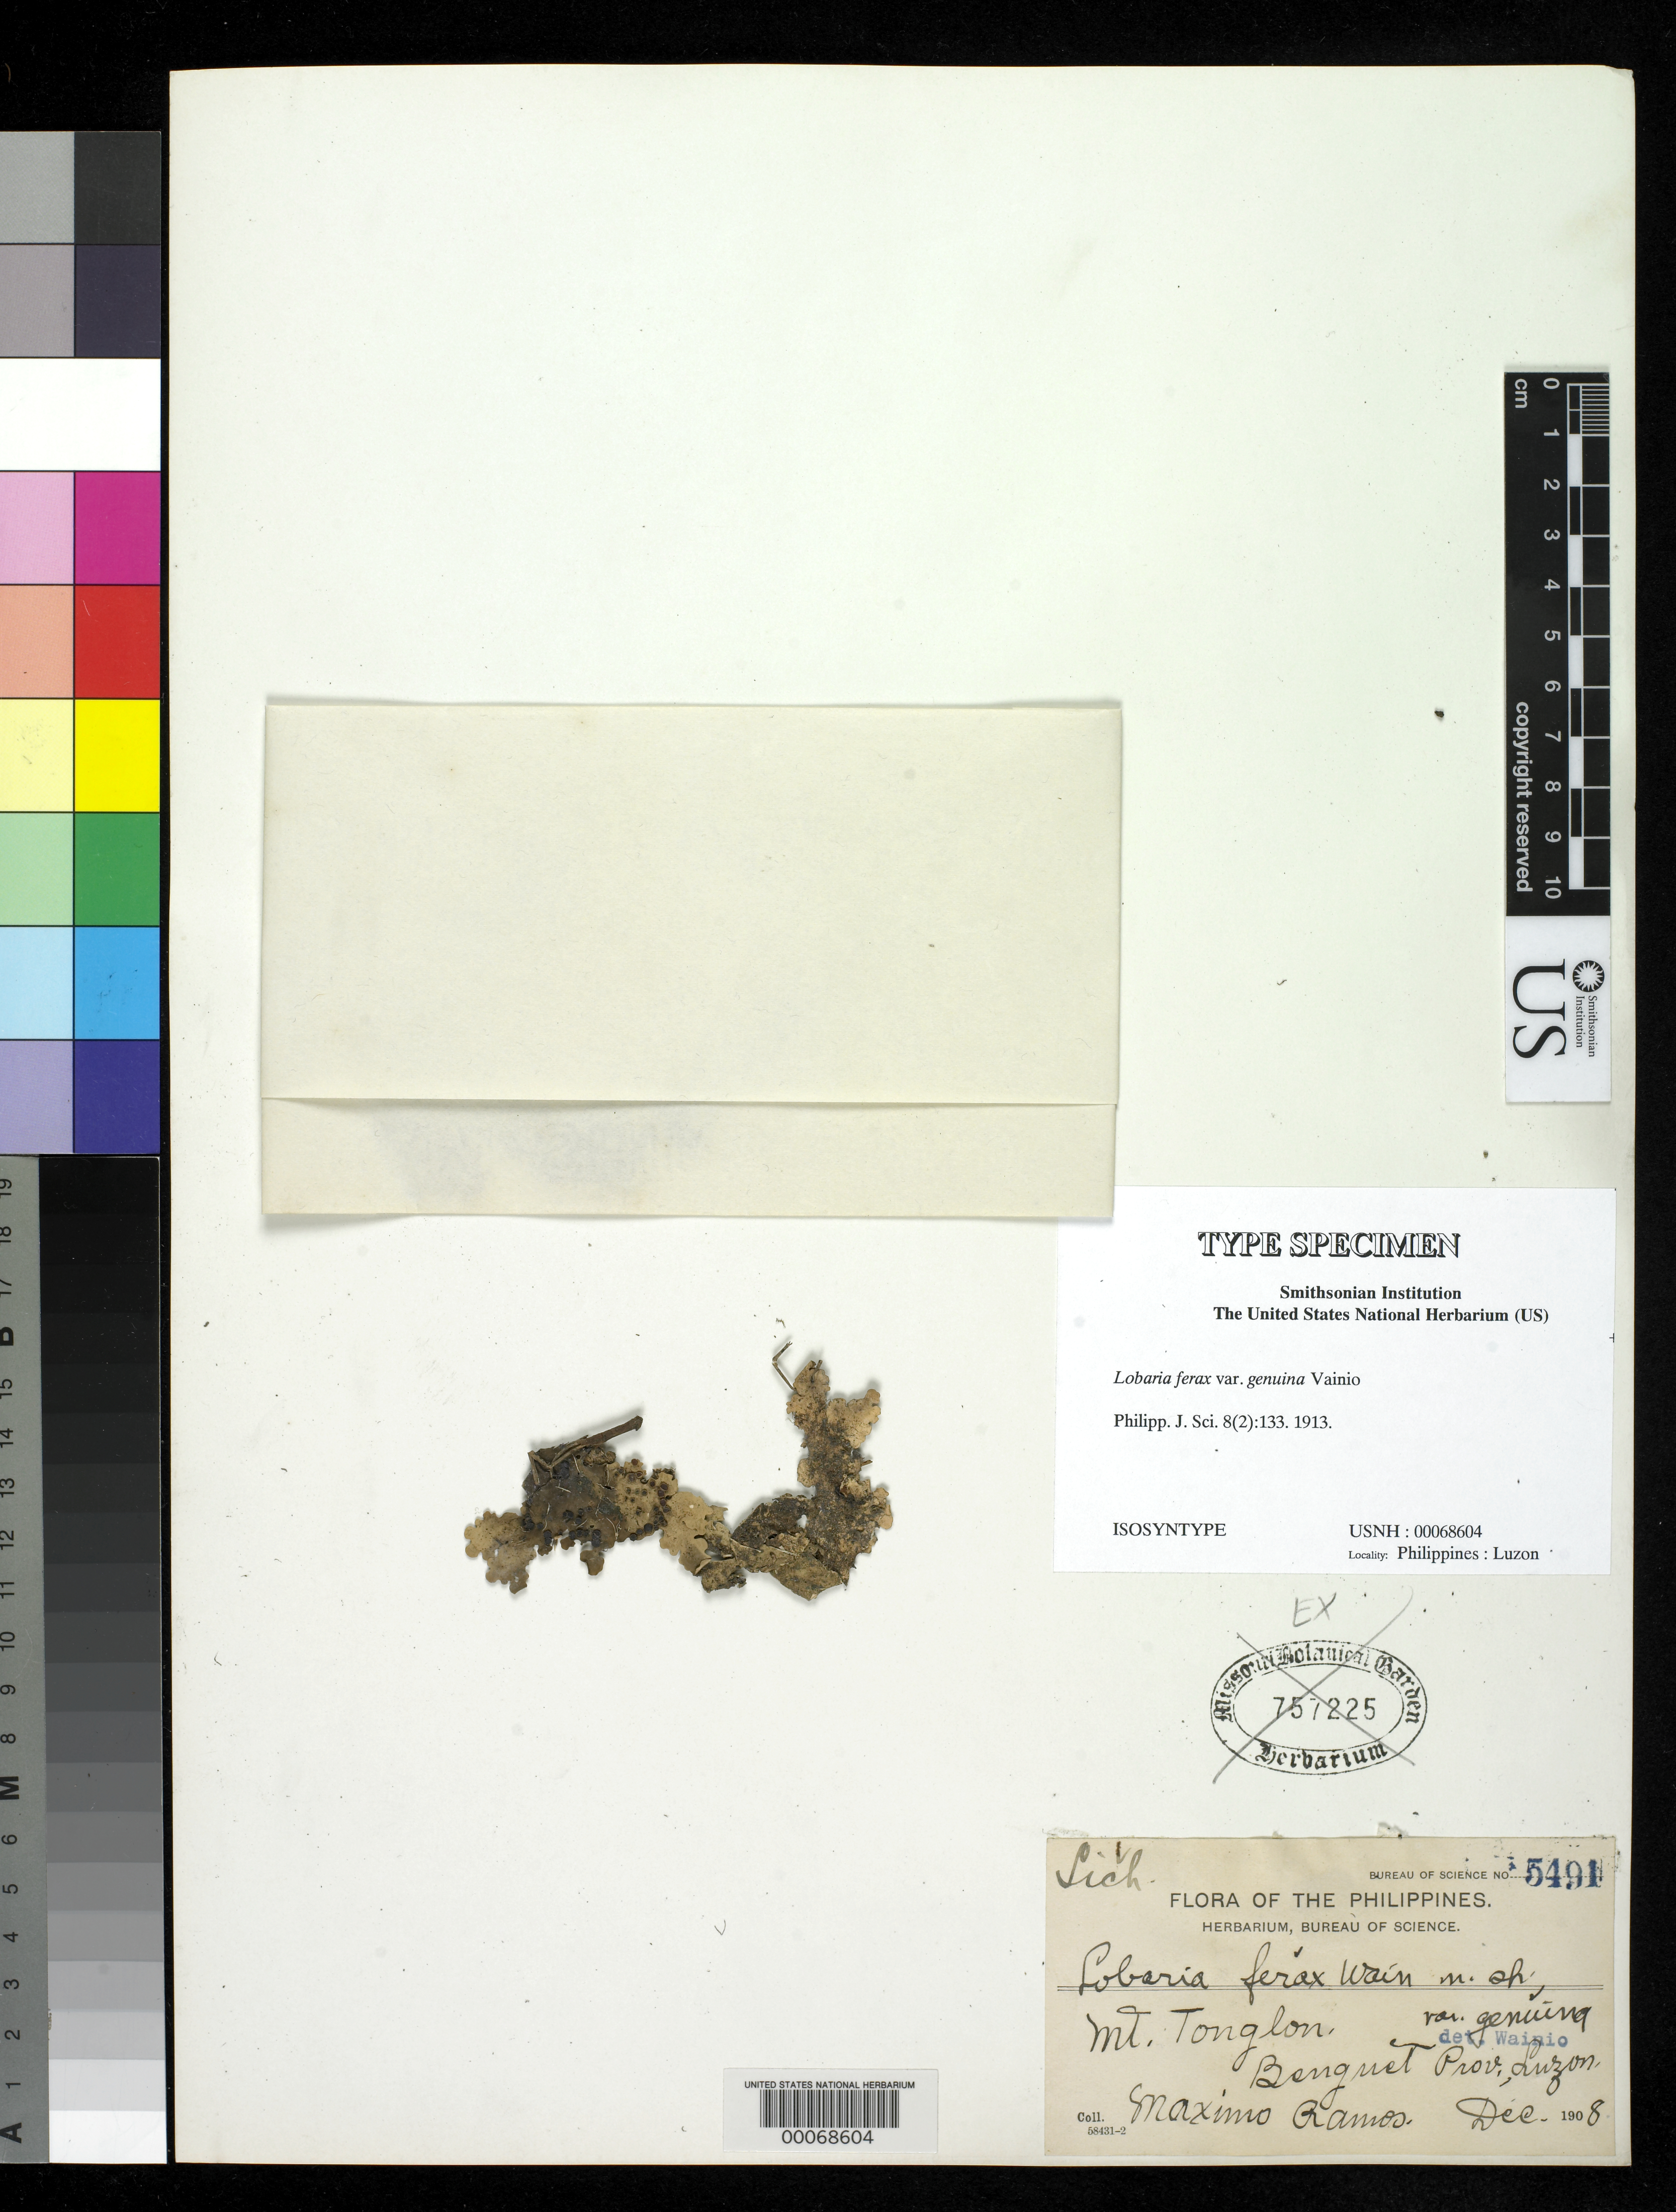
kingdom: Fungi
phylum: Ascomycota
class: Lecanoromycetes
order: Peltigerales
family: Lobariaceae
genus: Lobaria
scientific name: Lobaria ferax var. genuina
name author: Vain.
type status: Isosyntype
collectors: M. Ramos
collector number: Bur. Sci. 5491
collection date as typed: Dec 1908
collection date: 1908-12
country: Philippines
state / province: Cordillera (Administrative Region)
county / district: Benguet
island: Luzon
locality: Mt. Tonglon.